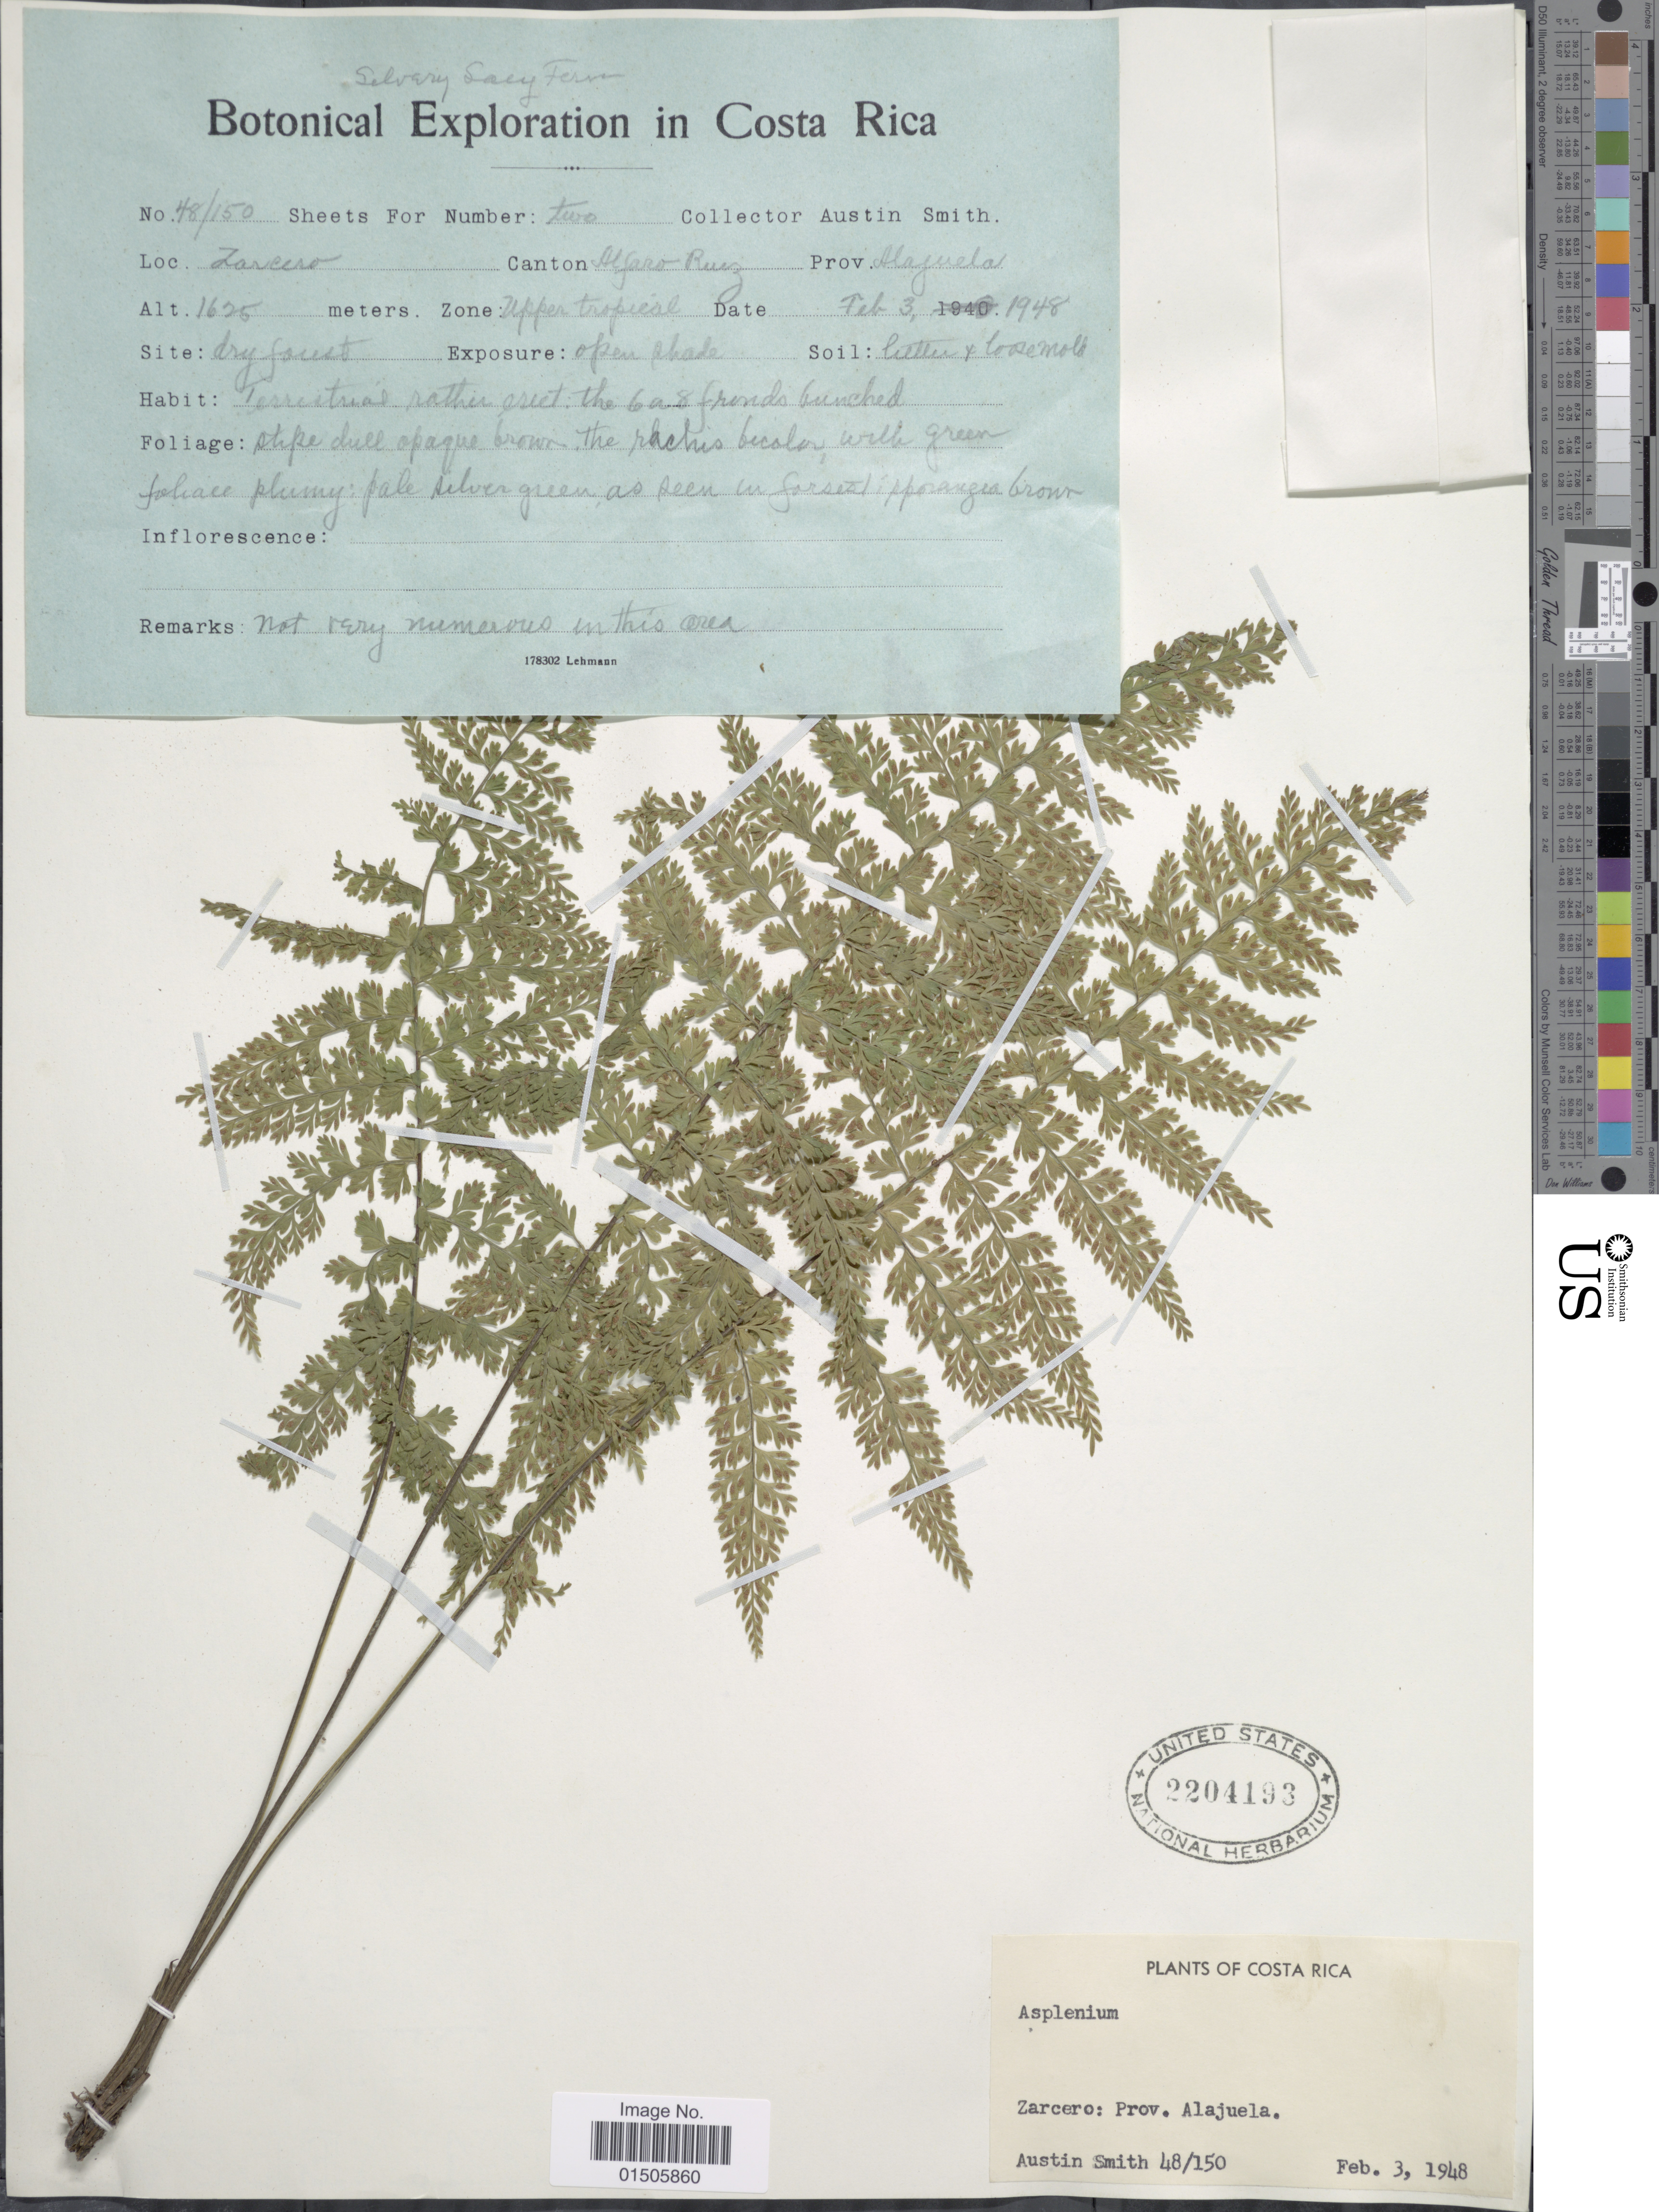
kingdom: Plantae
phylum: Tracheophyta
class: Polypodiopsida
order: Polypodiales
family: Aspleniaceae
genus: Asplenium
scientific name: Asplenium cristatum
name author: Lam.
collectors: Aust P. Smith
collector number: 45/150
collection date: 1948-02-03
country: Costa Rica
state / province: Alajuela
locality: Zarcero. Prov. Alajuela. Canton Alfaro Ruiz.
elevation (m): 1625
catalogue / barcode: US 2204193